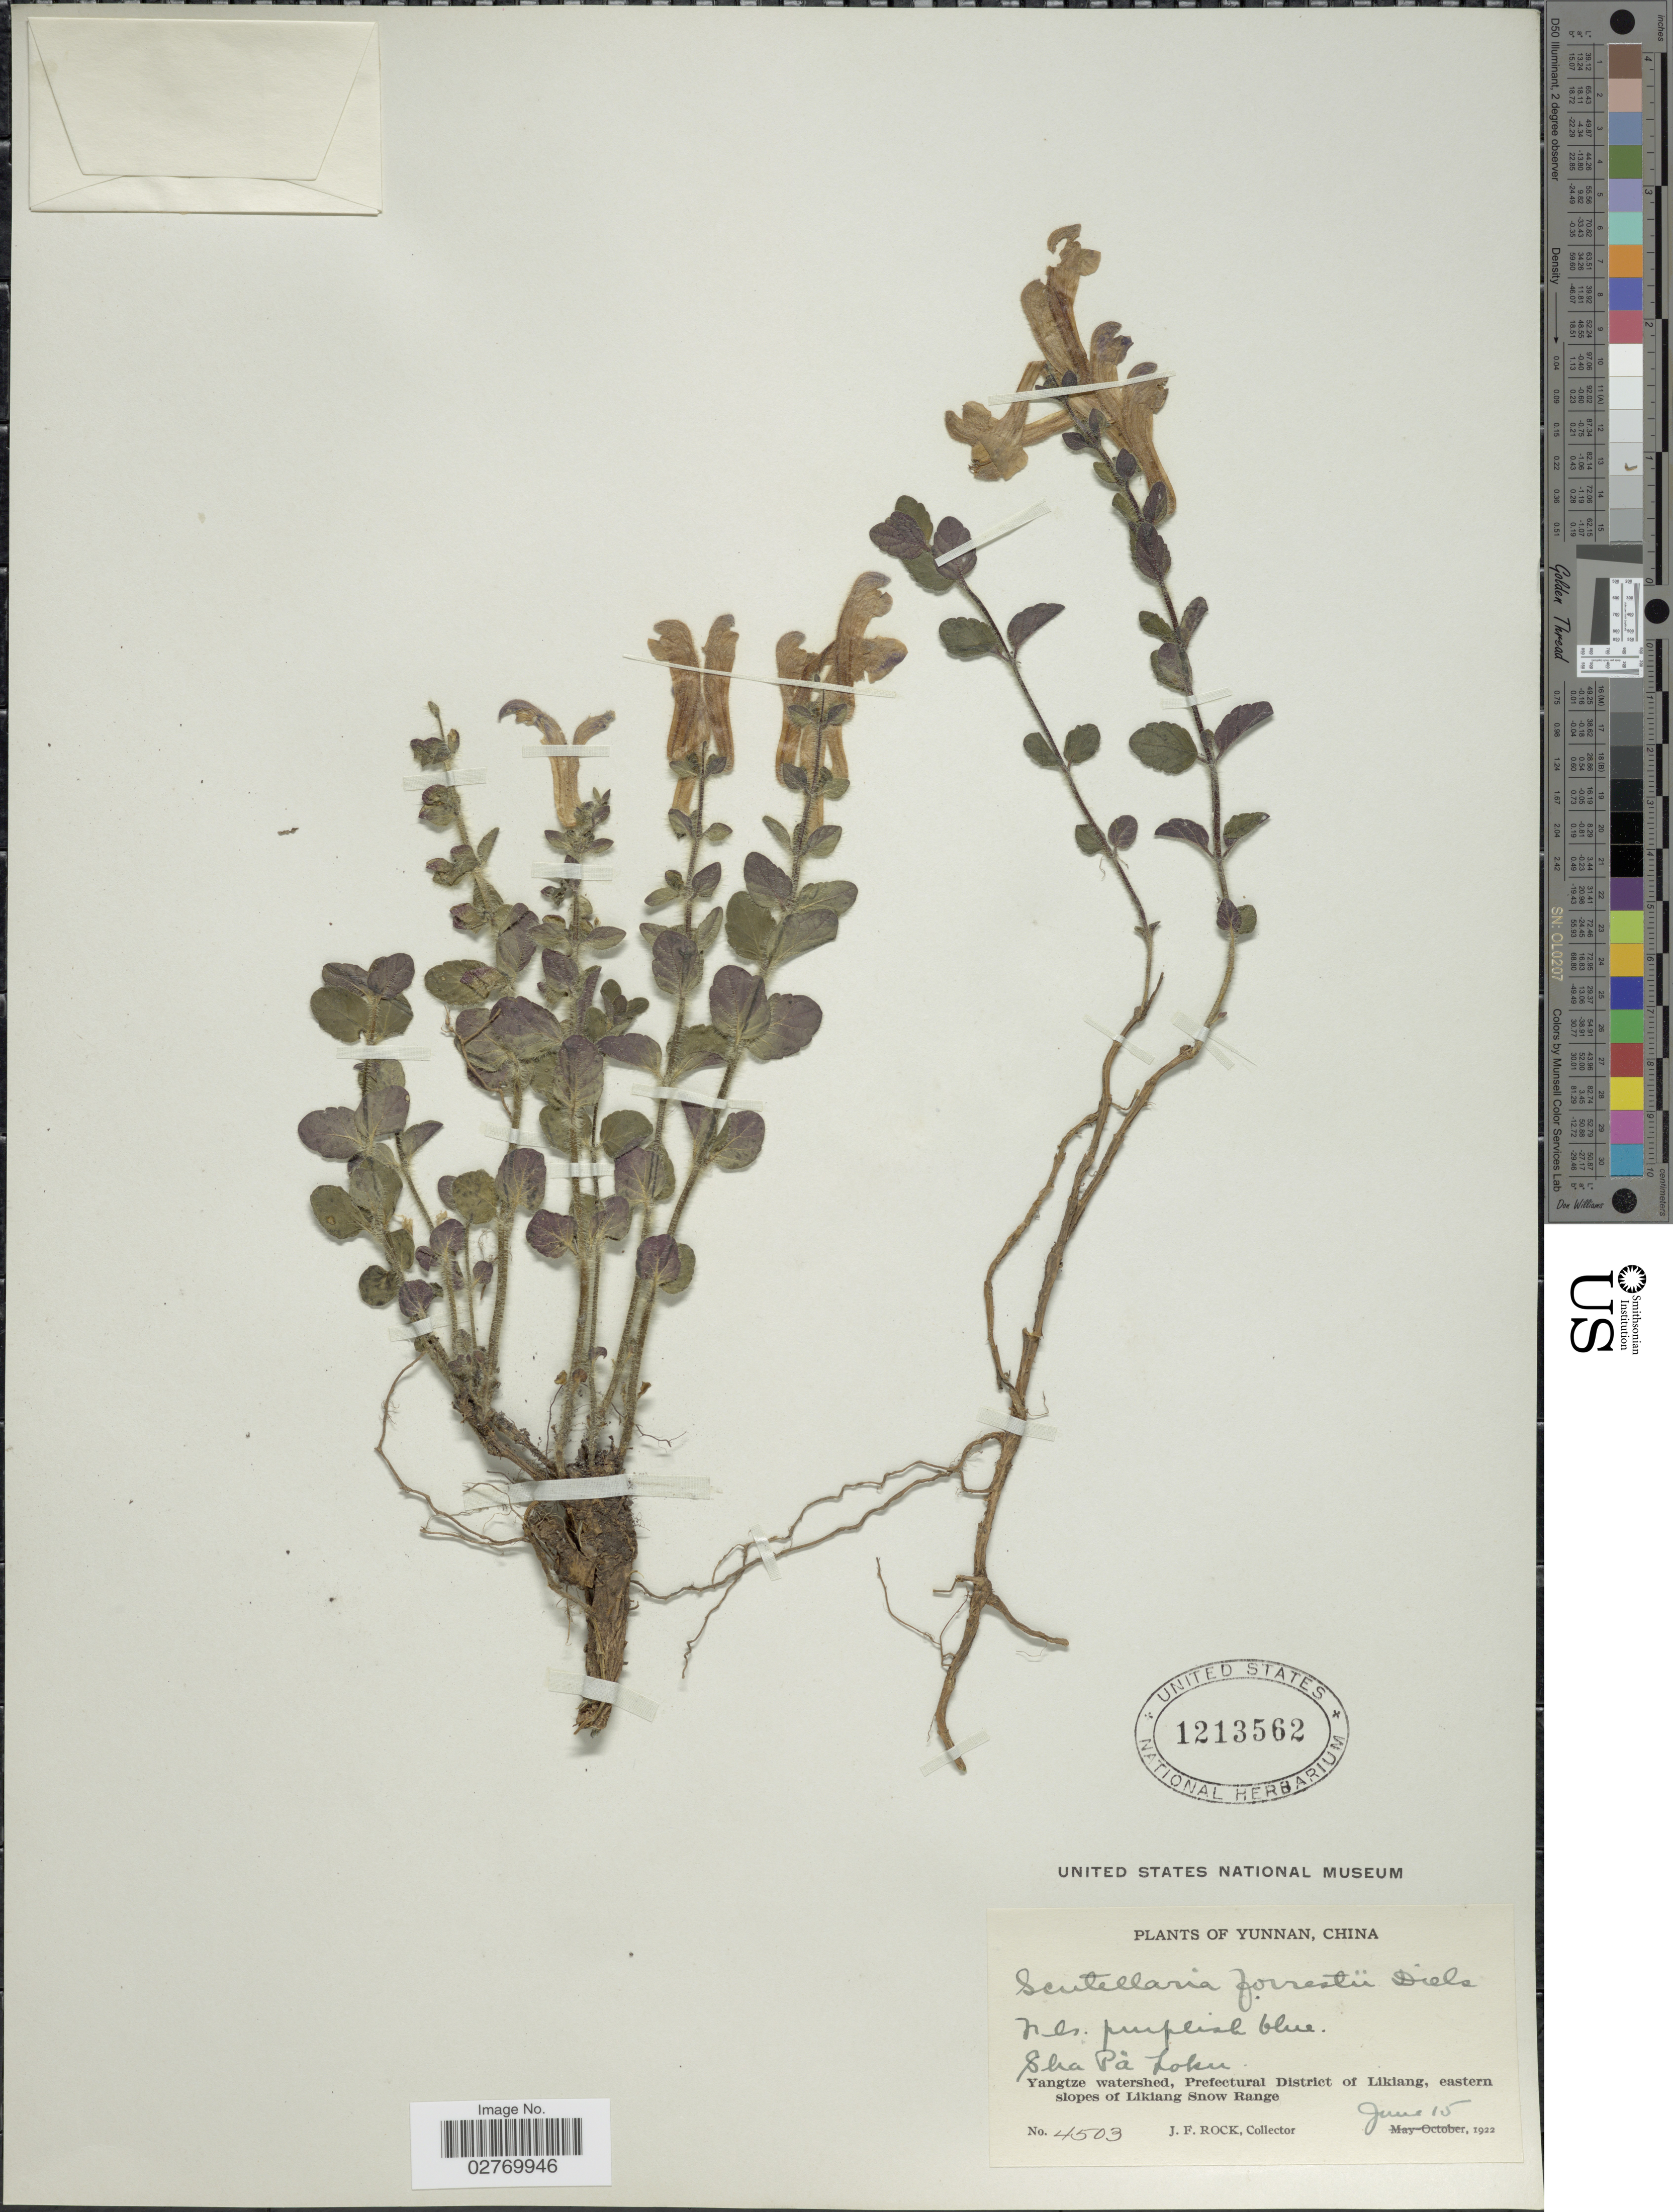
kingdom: Plantae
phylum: Tracheophyta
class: Magnoliopsida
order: Lamiales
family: Lamiaceae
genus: Scutellaria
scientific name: Scutellaria forrestii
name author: Diels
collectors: J. Rock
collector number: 4503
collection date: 1922-06-15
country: China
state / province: Yunnan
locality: Sha Pä Loku. Yangtze watershed, Prefectural District of Likiang, eastern slopes of Likiang Snow Range.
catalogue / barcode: US 1213562